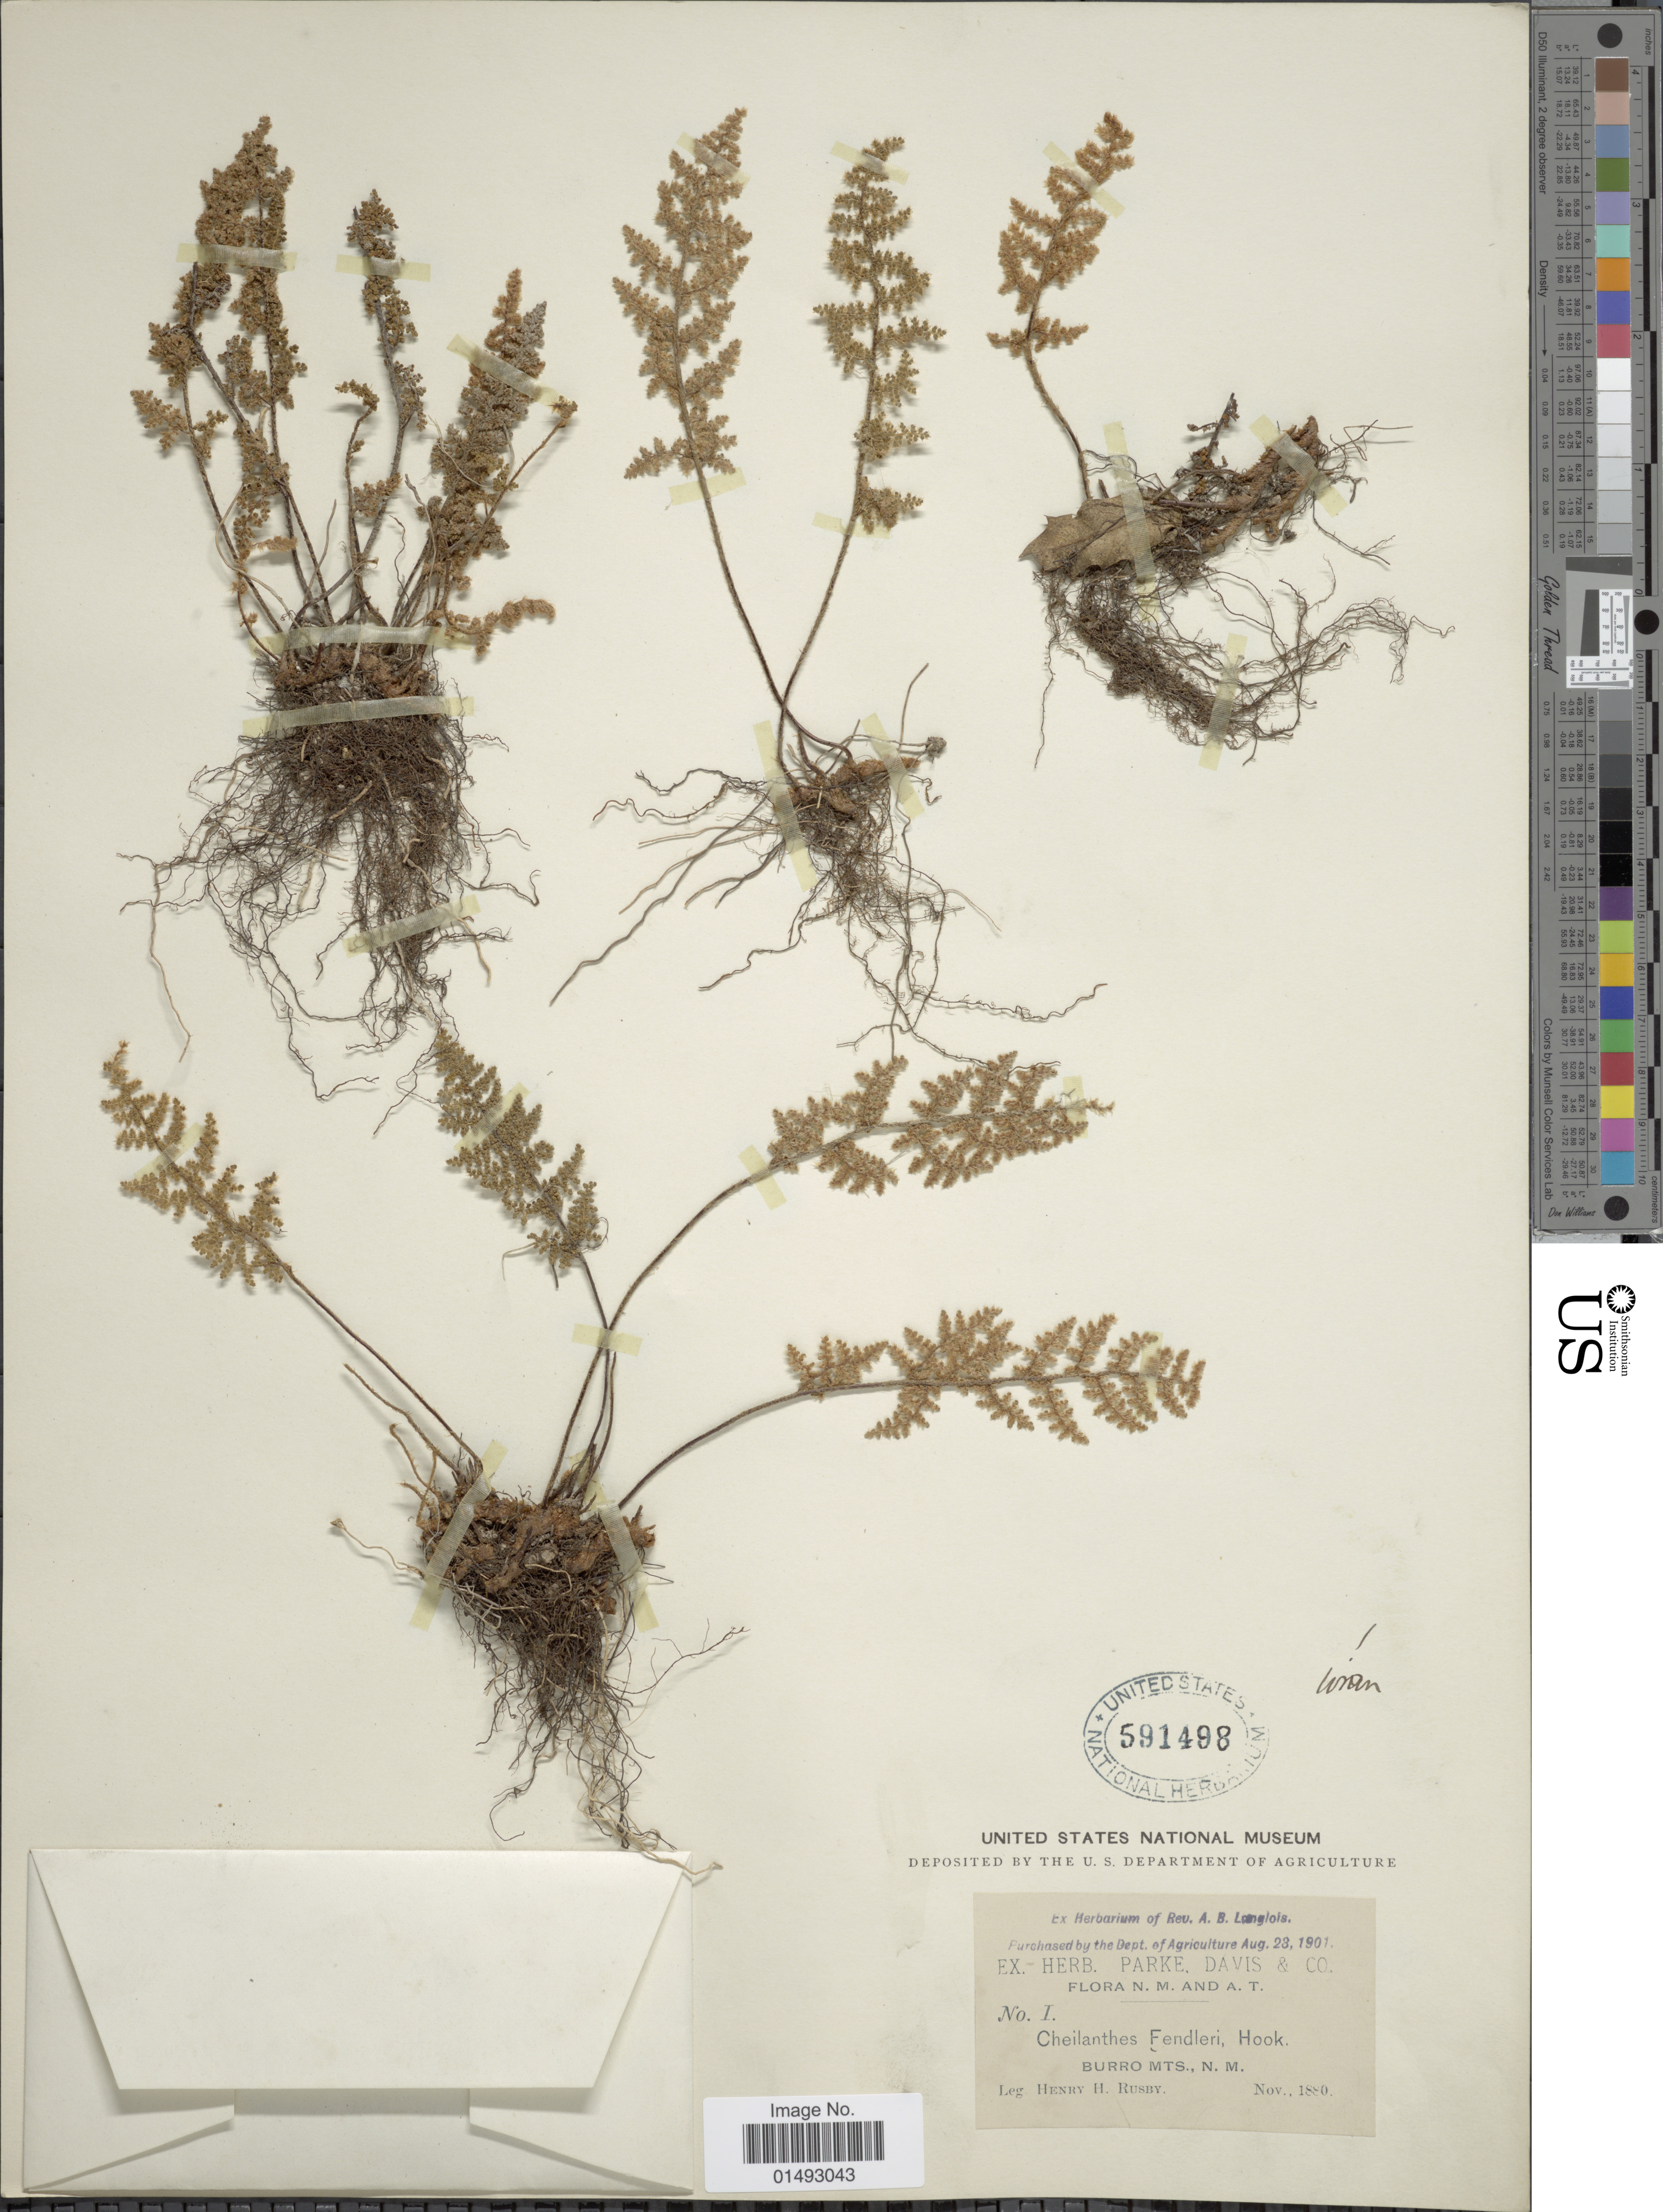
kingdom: Plantae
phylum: Tracheophyta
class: Polypodiopsida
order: Polypodiales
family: Pteridaceae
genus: Myriopteris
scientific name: Myriopteris fendleri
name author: (Hook.) E. Fourn.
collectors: H. H. Rusby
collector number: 1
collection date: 1880-11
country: United States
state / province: New Mexico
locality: A.T. Burro Mts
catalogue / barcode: US 591498